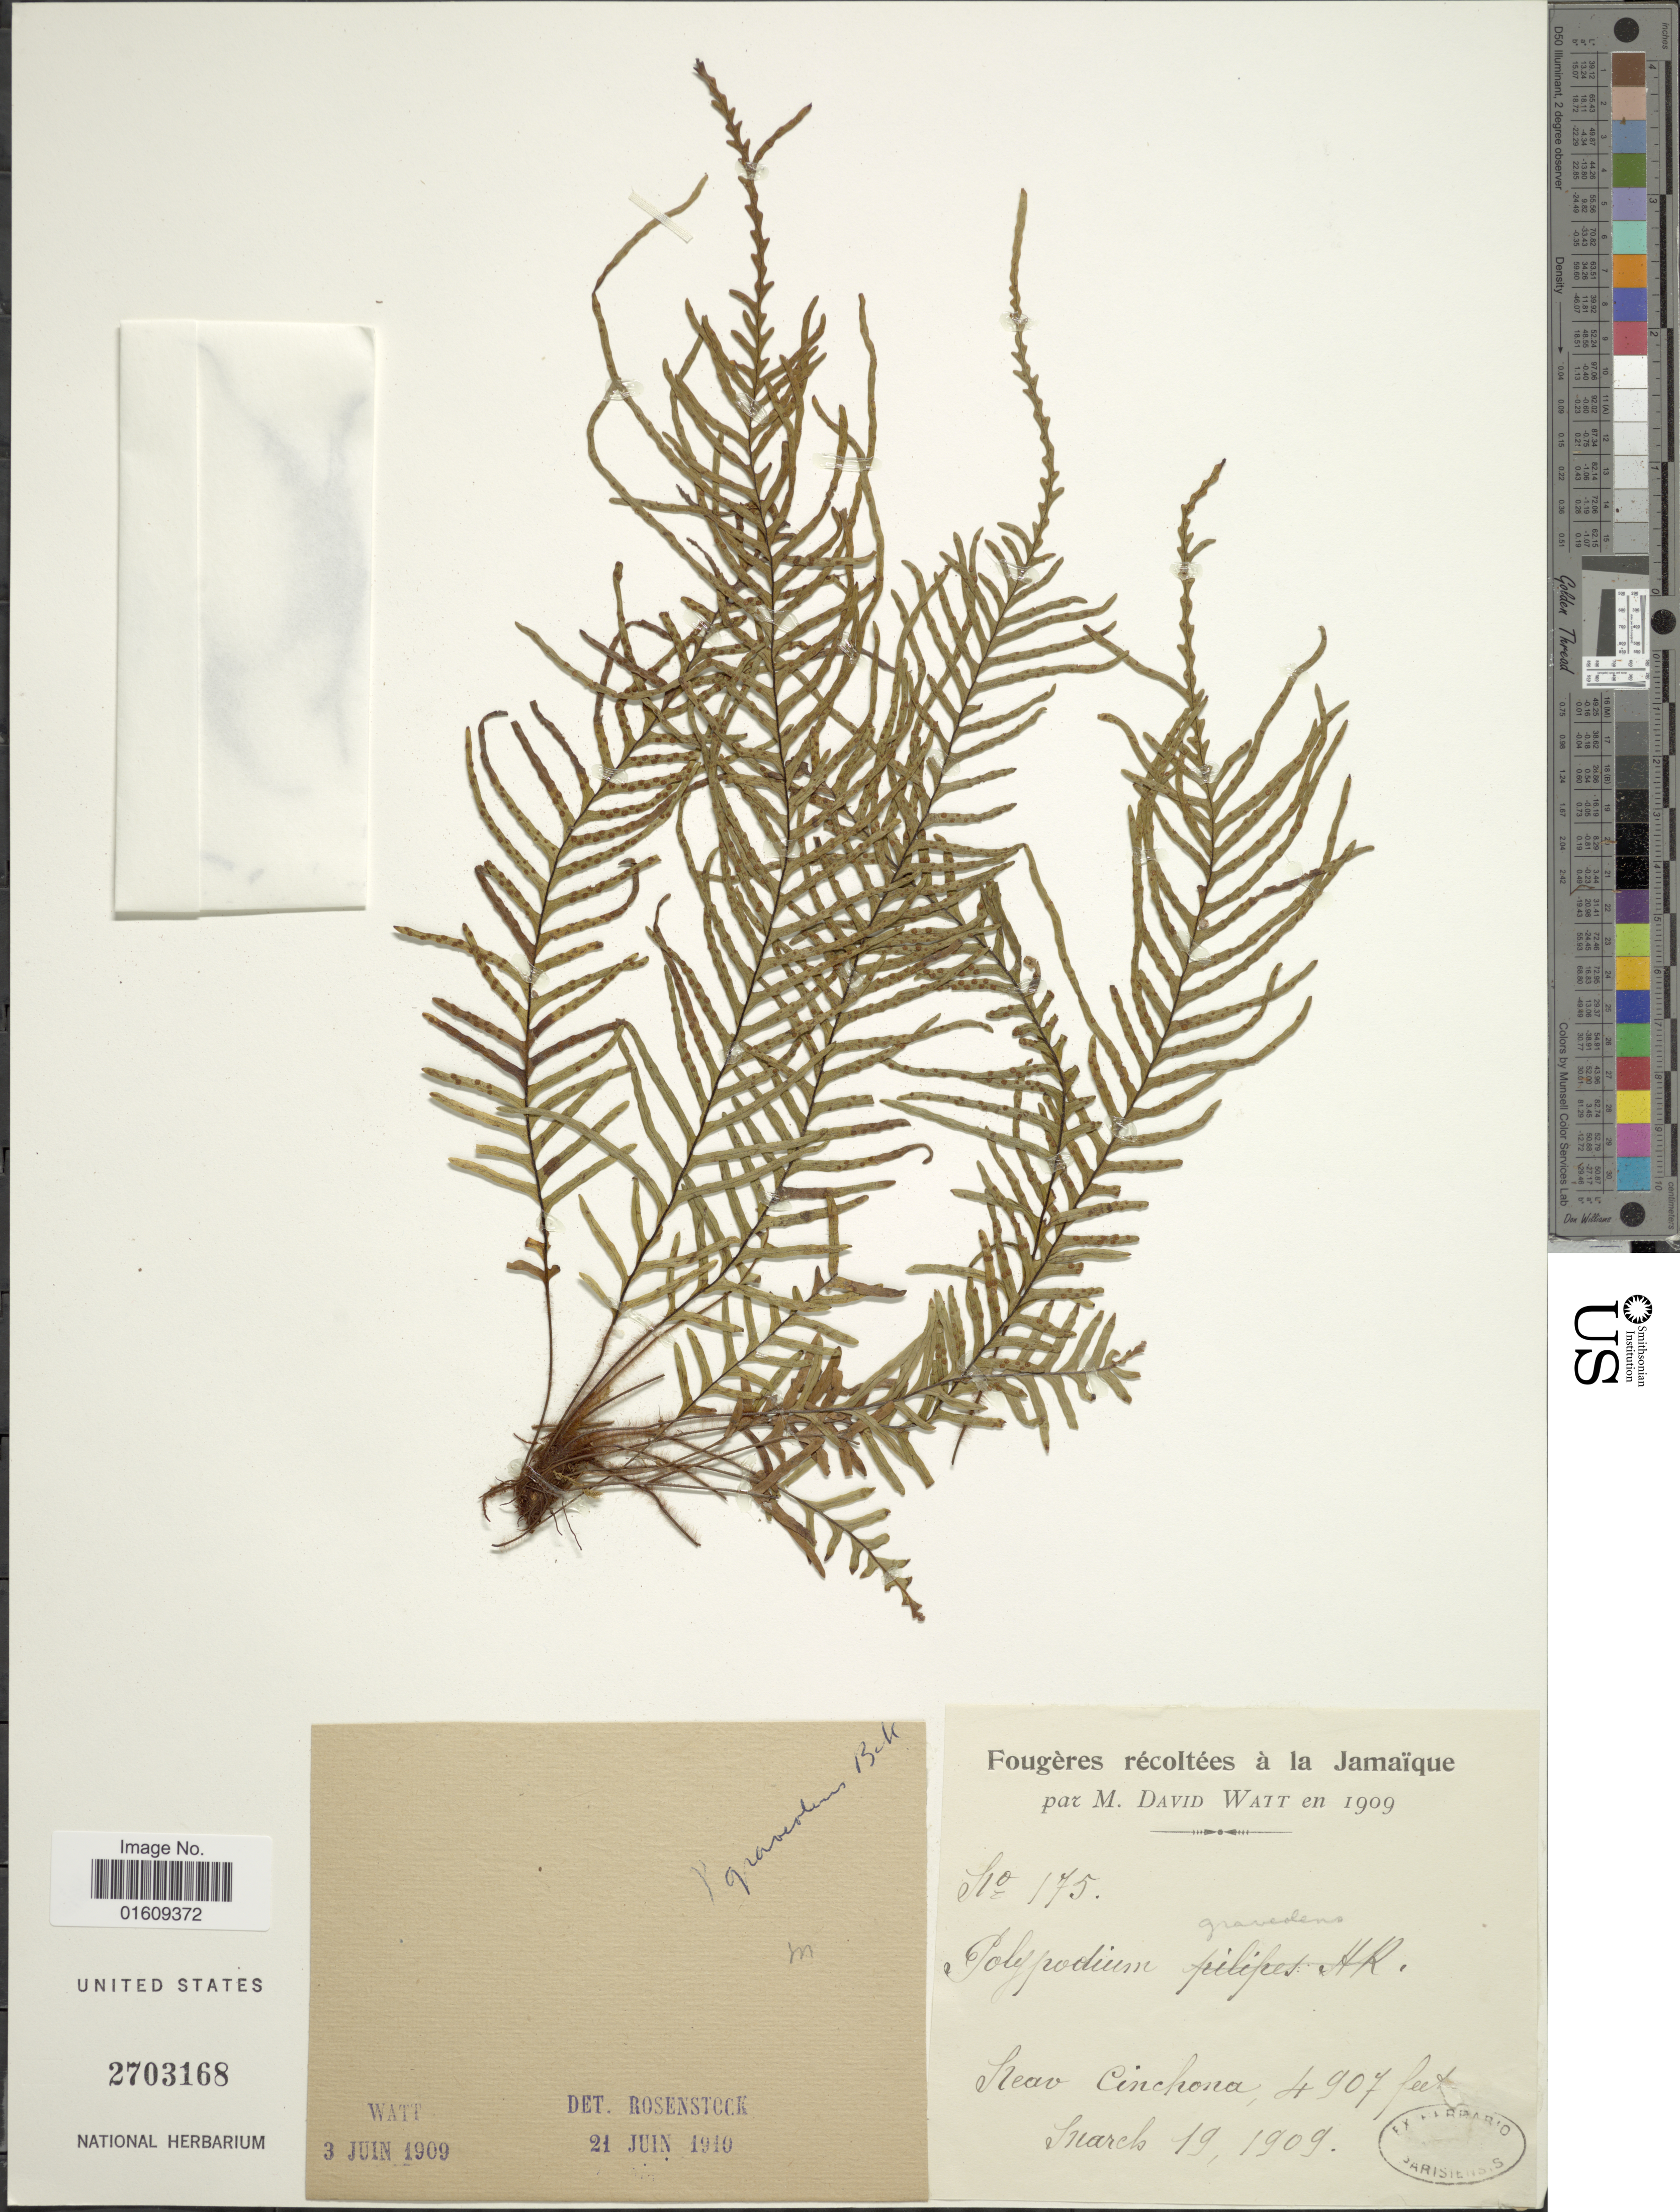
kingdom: Plantae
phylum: Tracheophyta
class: Polypodiopsida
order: Polypodiales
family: Polypodiaceae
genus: Ceradenia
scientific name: Ceradenia capillaris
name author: (Desv.) L.E. Bishop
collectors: M. Watt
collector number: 175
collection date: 1909-03-19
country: Jamaica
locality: Jamaïque, near Cinchona.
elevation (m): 1496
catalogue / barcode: US 2703168